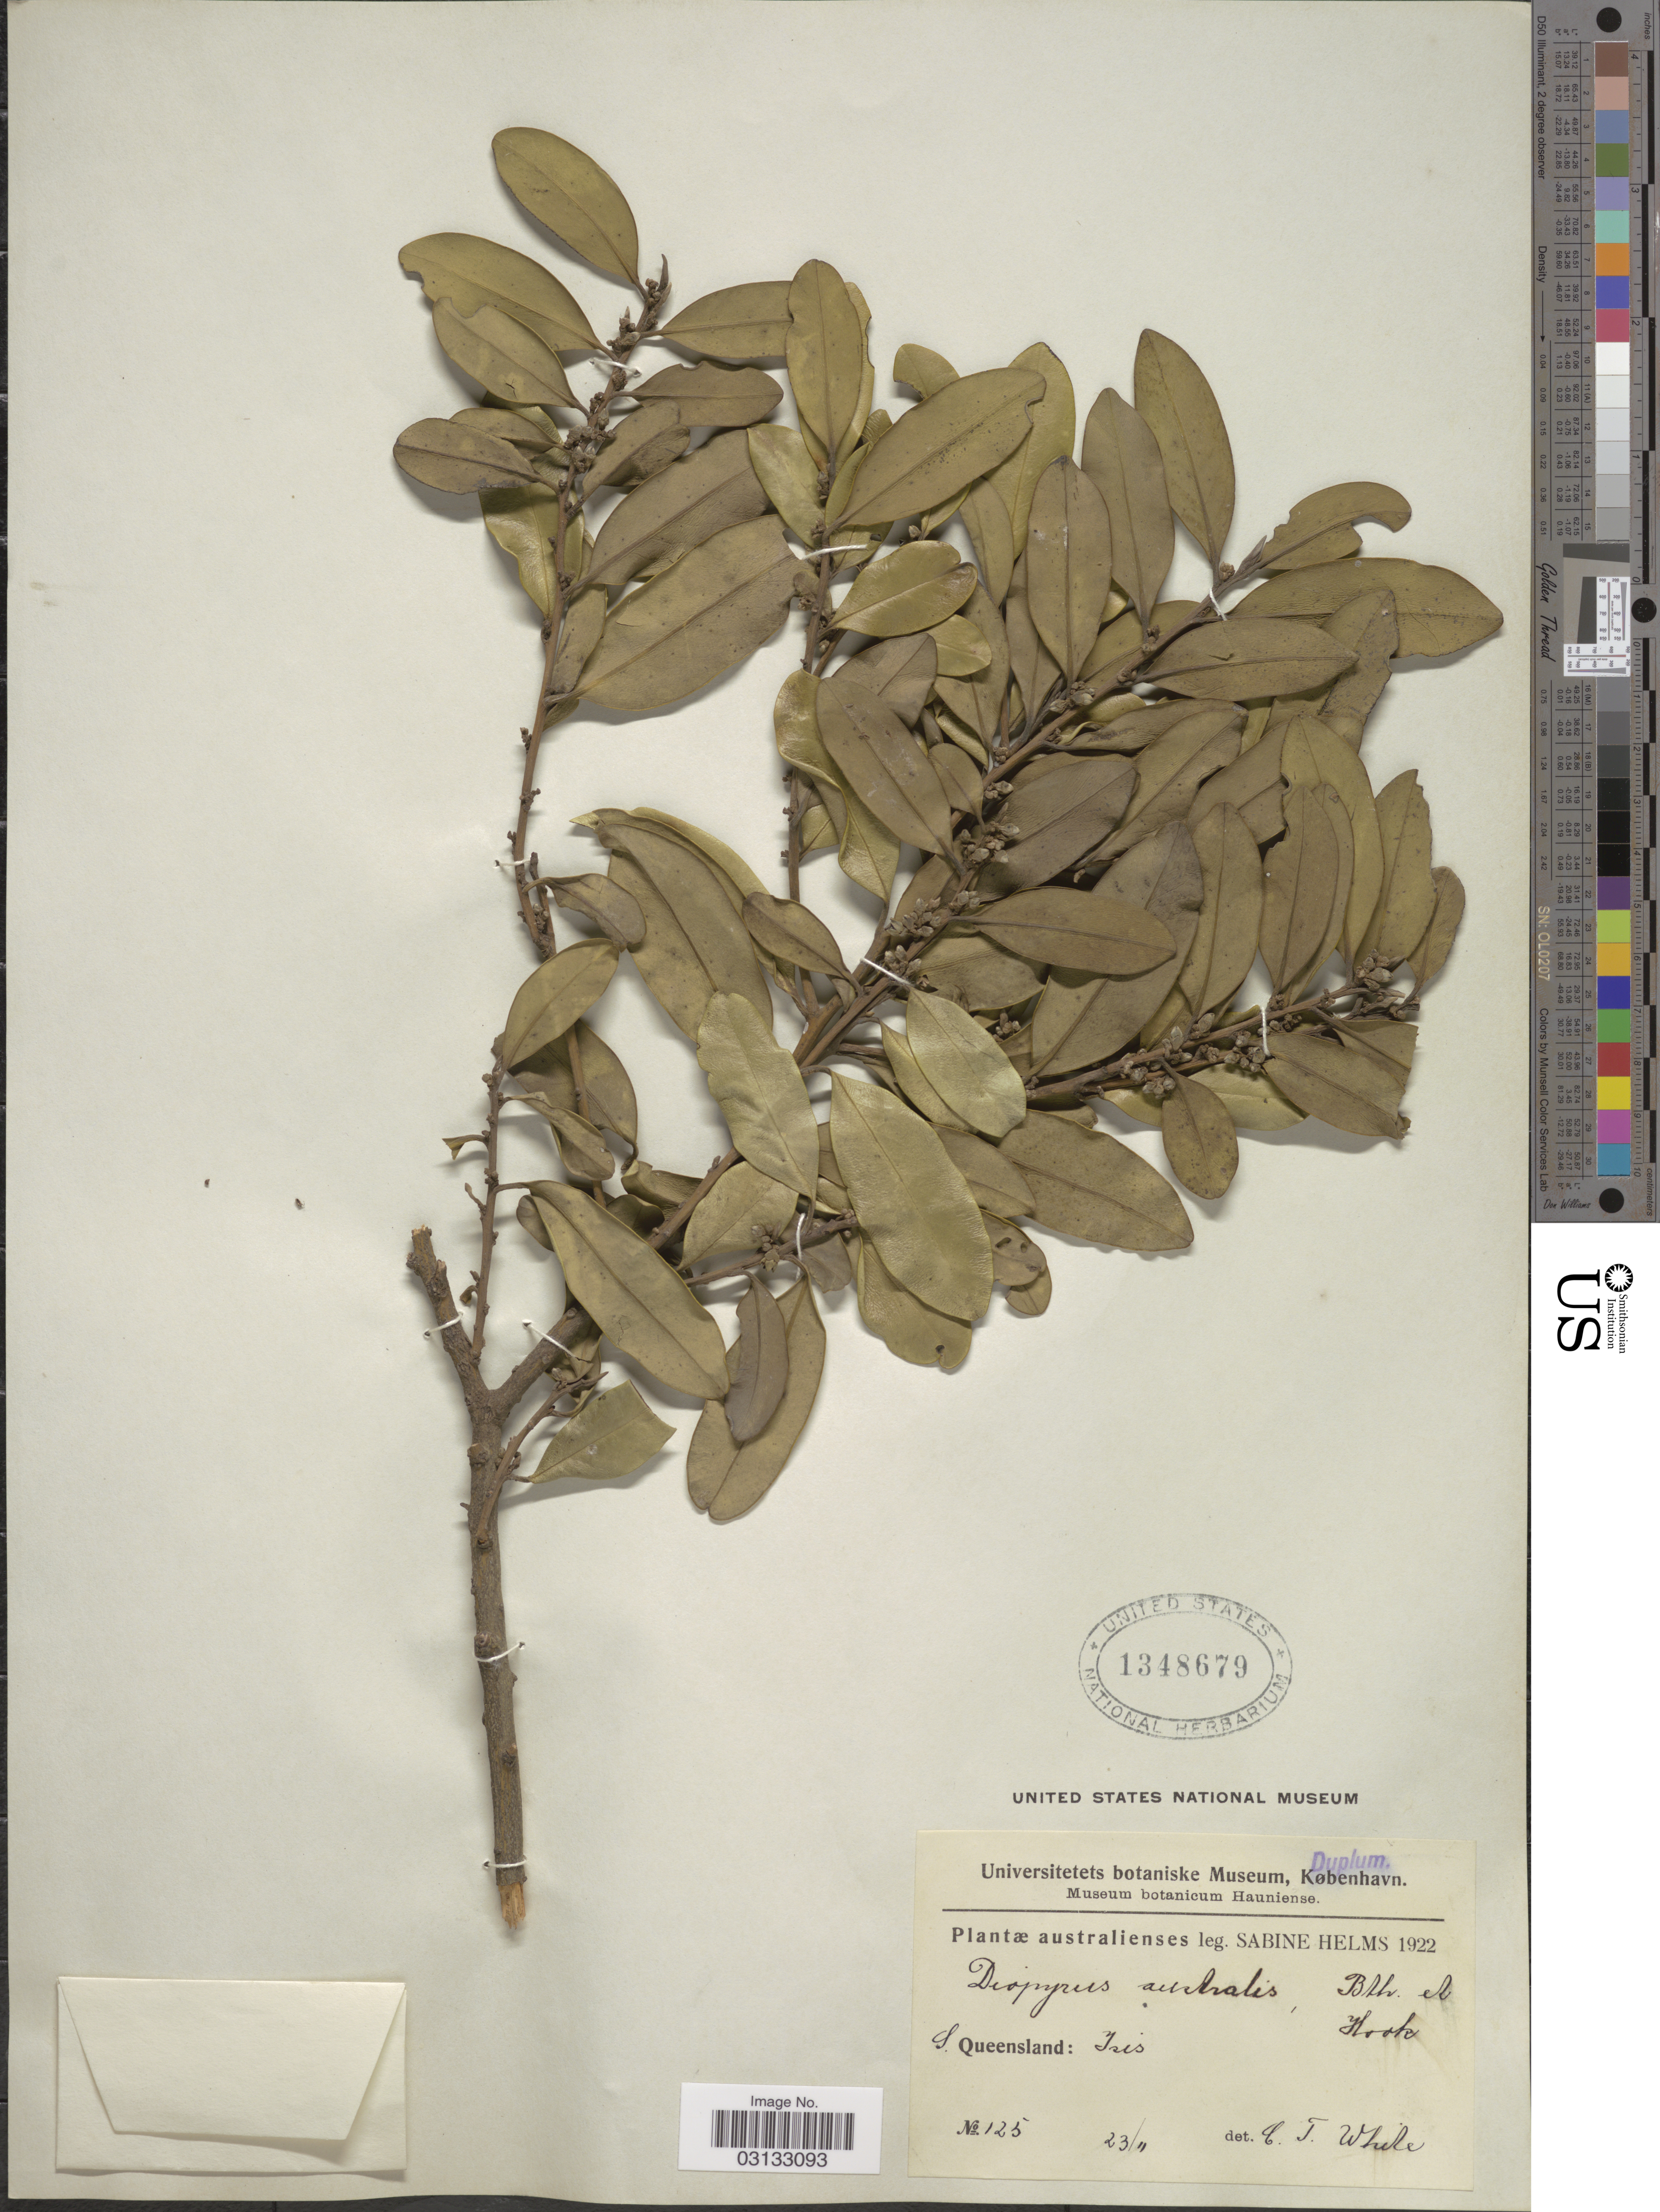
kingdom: Plantae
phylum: Tracheophyta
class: Magnoliopsida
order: Ericales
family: Ebenaceae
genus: Diospyros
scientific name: Diospyros australis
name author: (R. Br.) F.M. Bailey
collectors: S. Helms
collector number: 125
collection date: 1922-11-23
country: Australia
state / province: Queensland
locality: S. Queensland: Isis.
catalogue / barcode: US 1348679